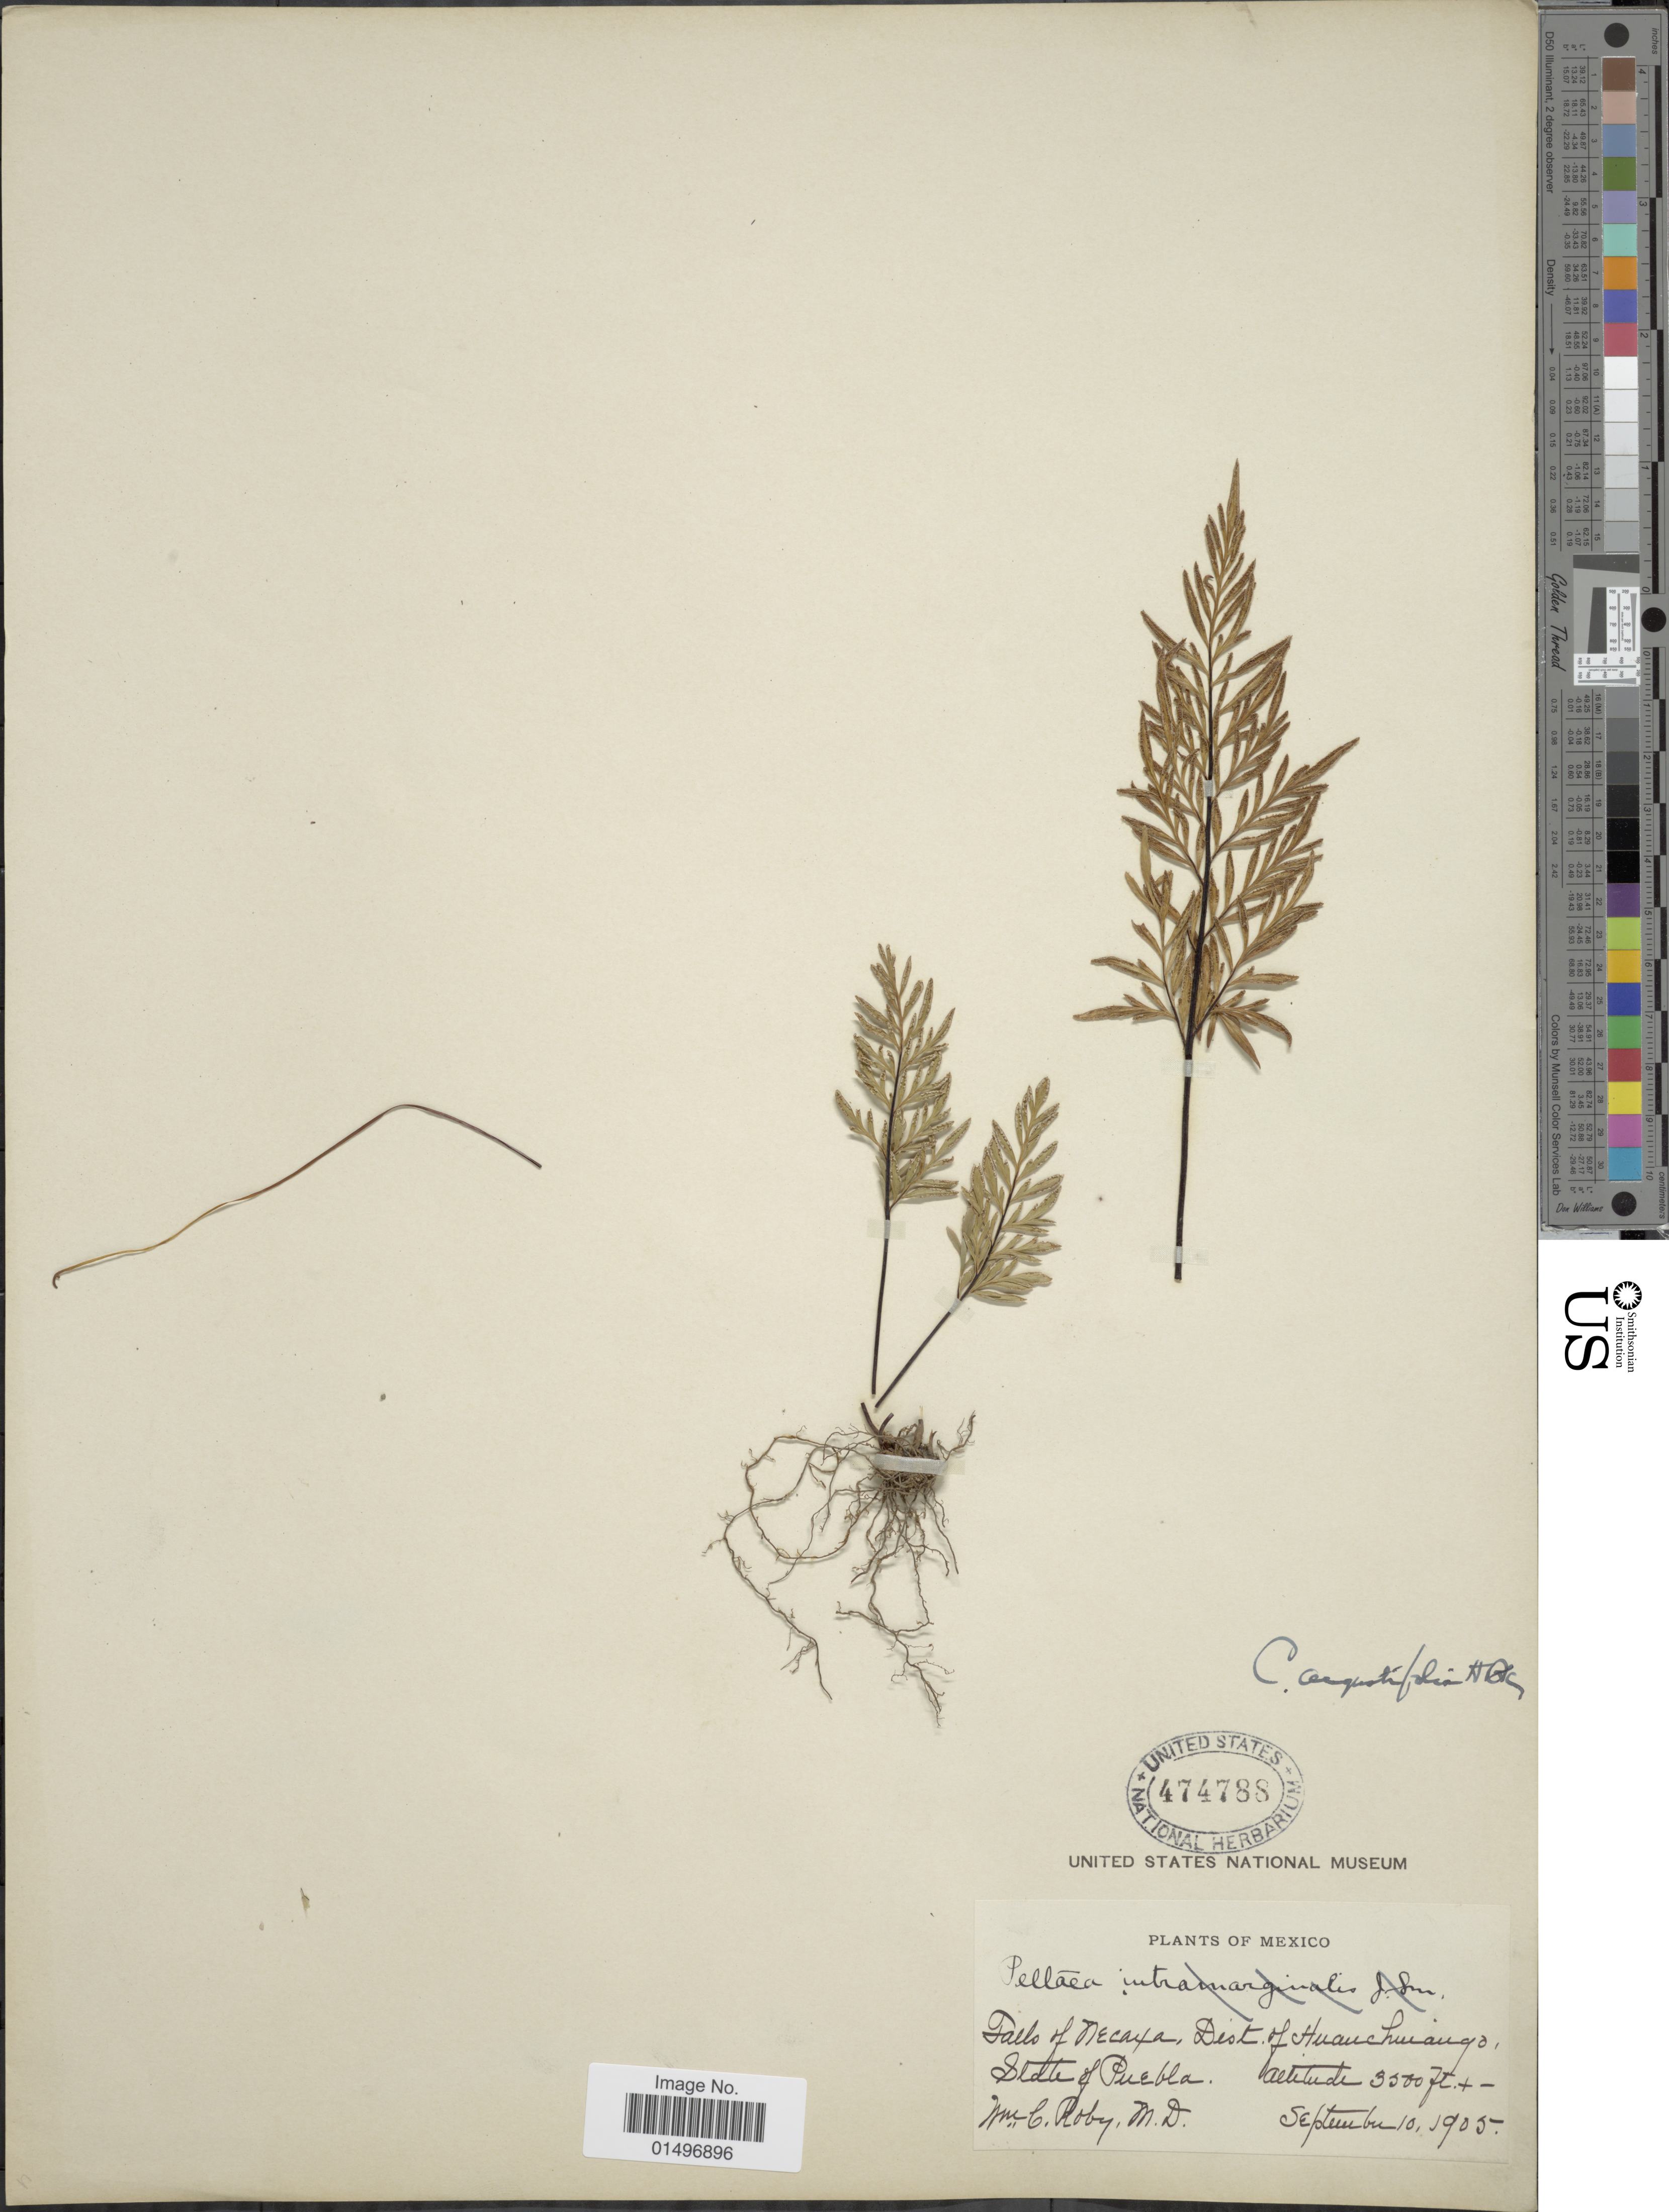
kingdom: Plantae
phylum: Tracheophyta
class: Polypodiopsida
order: Polypodiales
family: Pteridaceae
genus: Gaga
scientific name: Gaga angustifolia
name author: (Kunth) Fay W. Li & Windham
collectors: C. Roby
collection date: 1905-09-10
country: Mexico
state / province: Puebla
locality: Mexico, Falls of Necaxa, Dist. of Huauchinango.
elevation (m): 1067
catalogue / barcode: US 474788